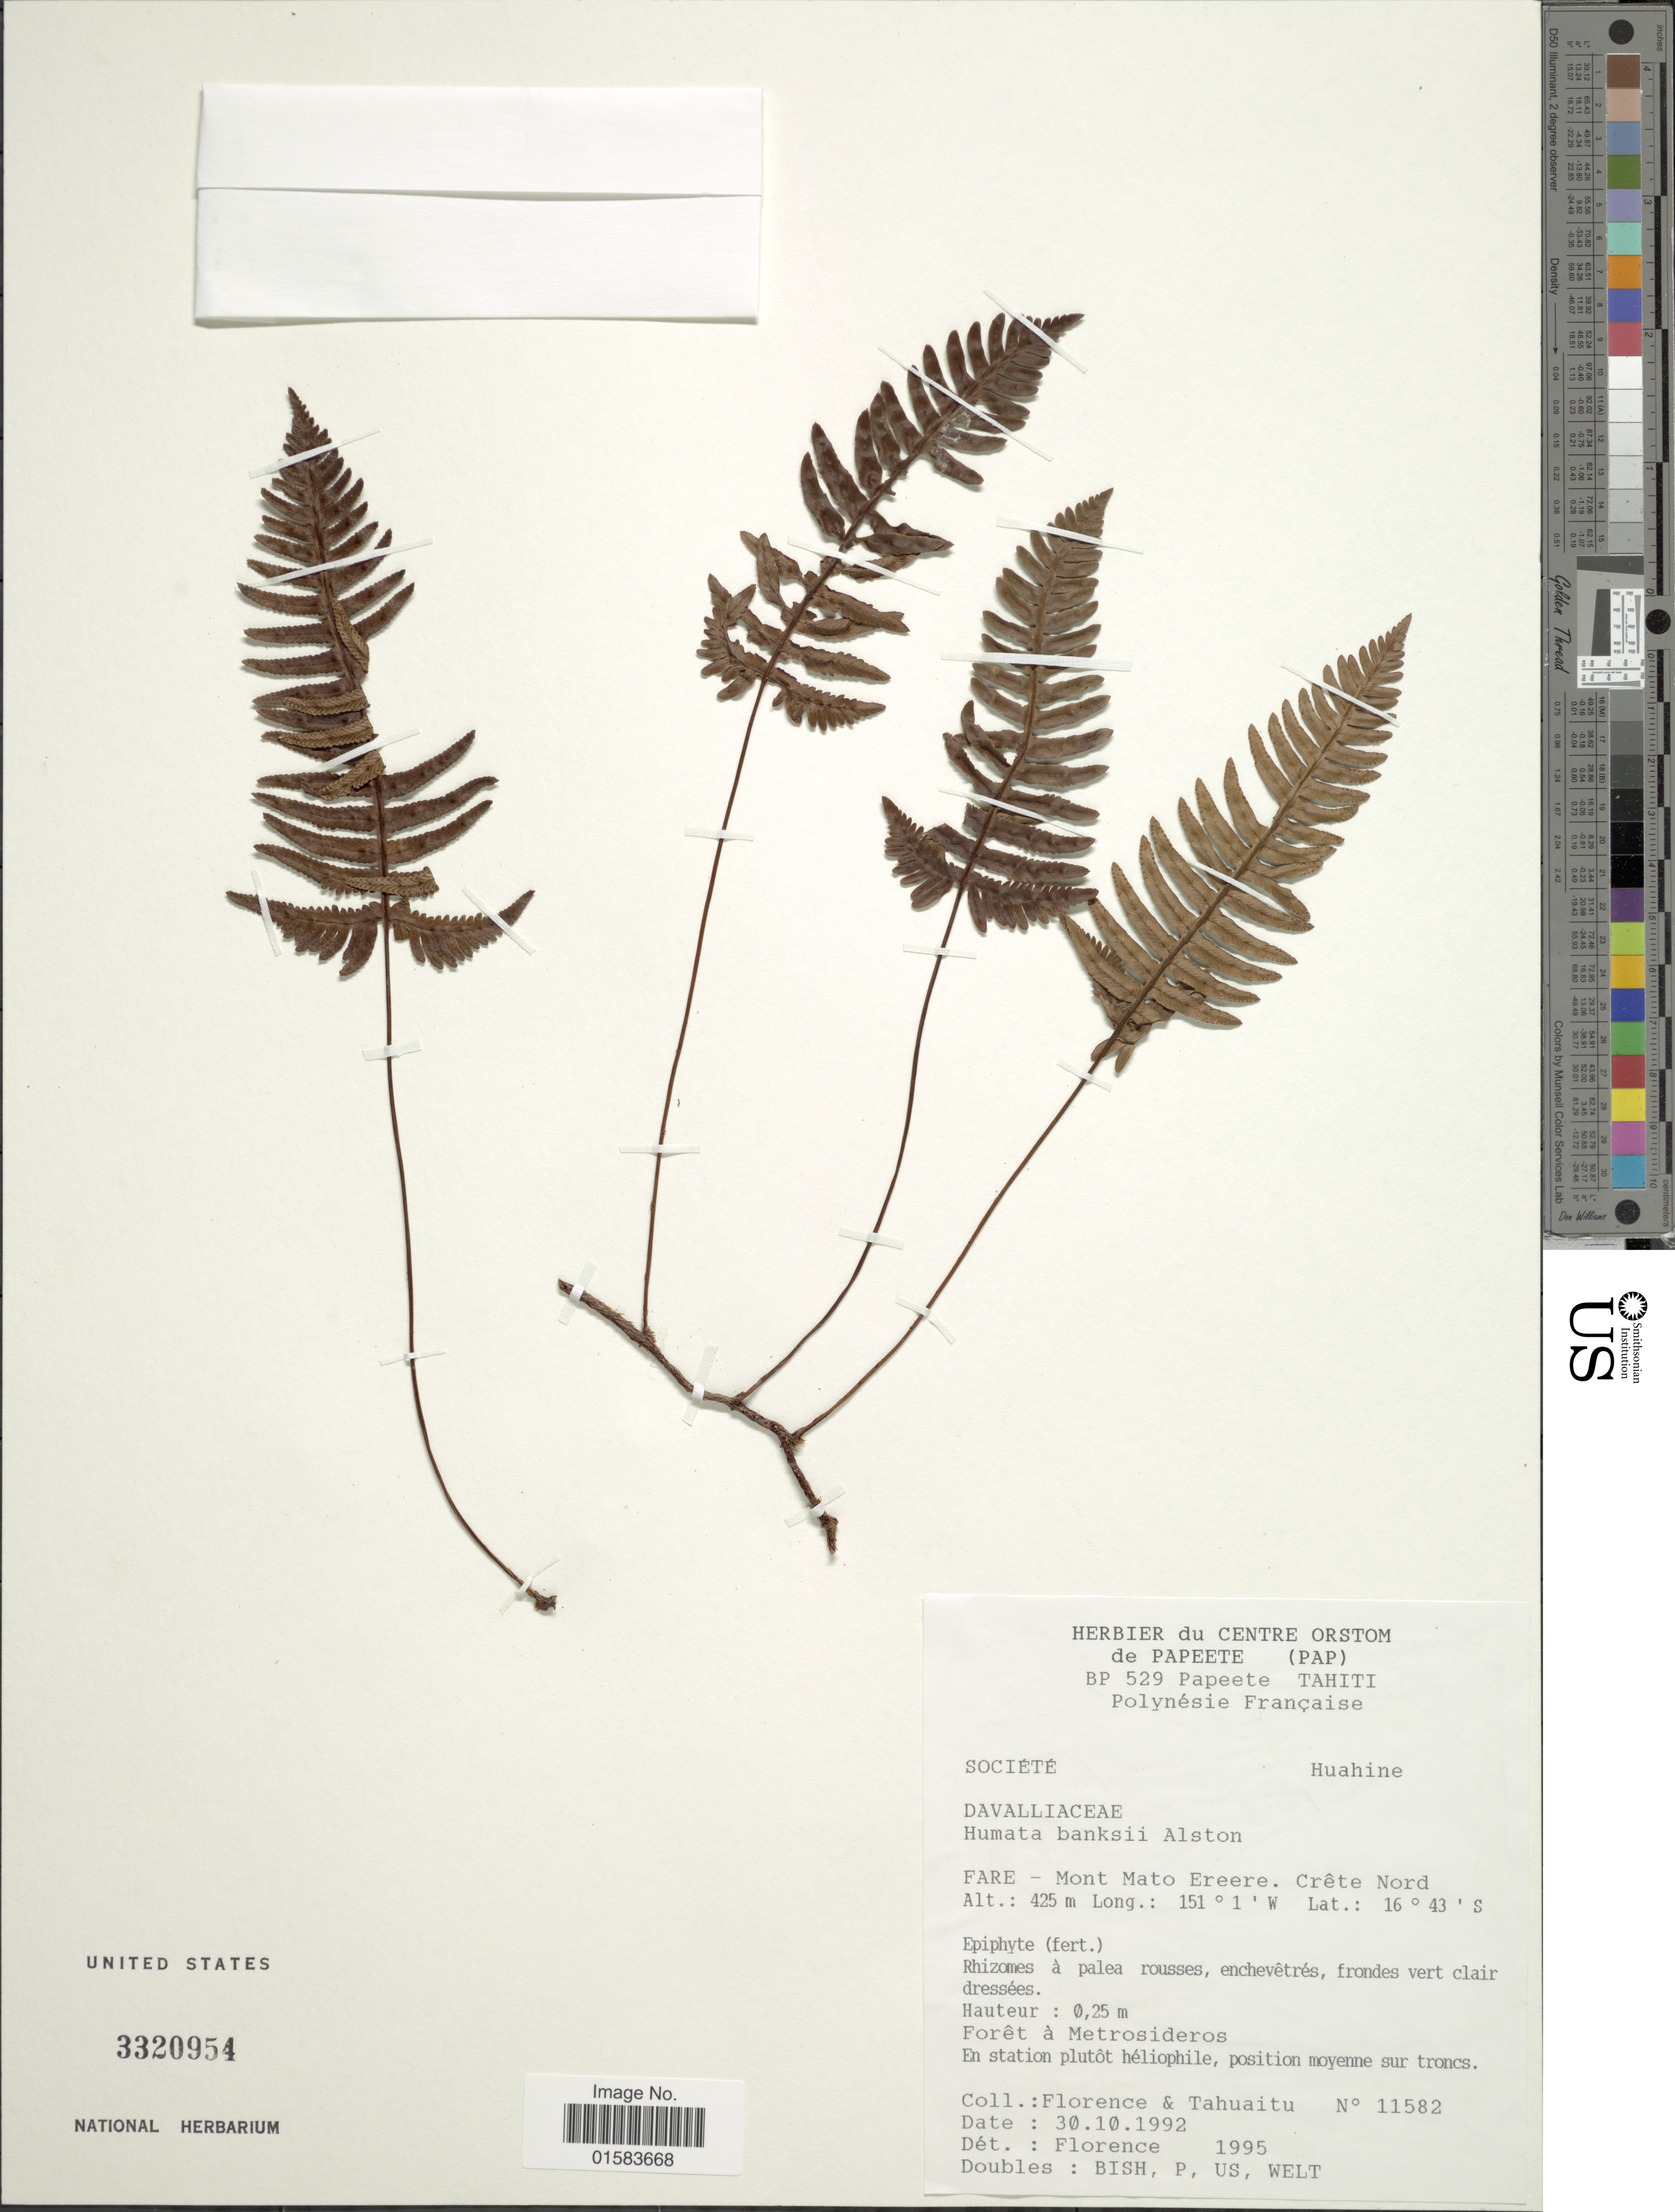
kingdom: Plantae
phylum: Tracheophyta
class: Polypodiopsida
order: Polypodiales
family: Davalliaceae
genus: Davallia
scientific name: Davallia pectinata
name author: Sm.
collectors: -. Florence & -. Tahuaitu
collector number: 11582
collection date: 1992-10-30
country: French Polynesia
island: Huahine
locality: Fare-Mont Mato Eree, Crete Nord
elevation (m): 425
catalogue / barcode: US 3320954